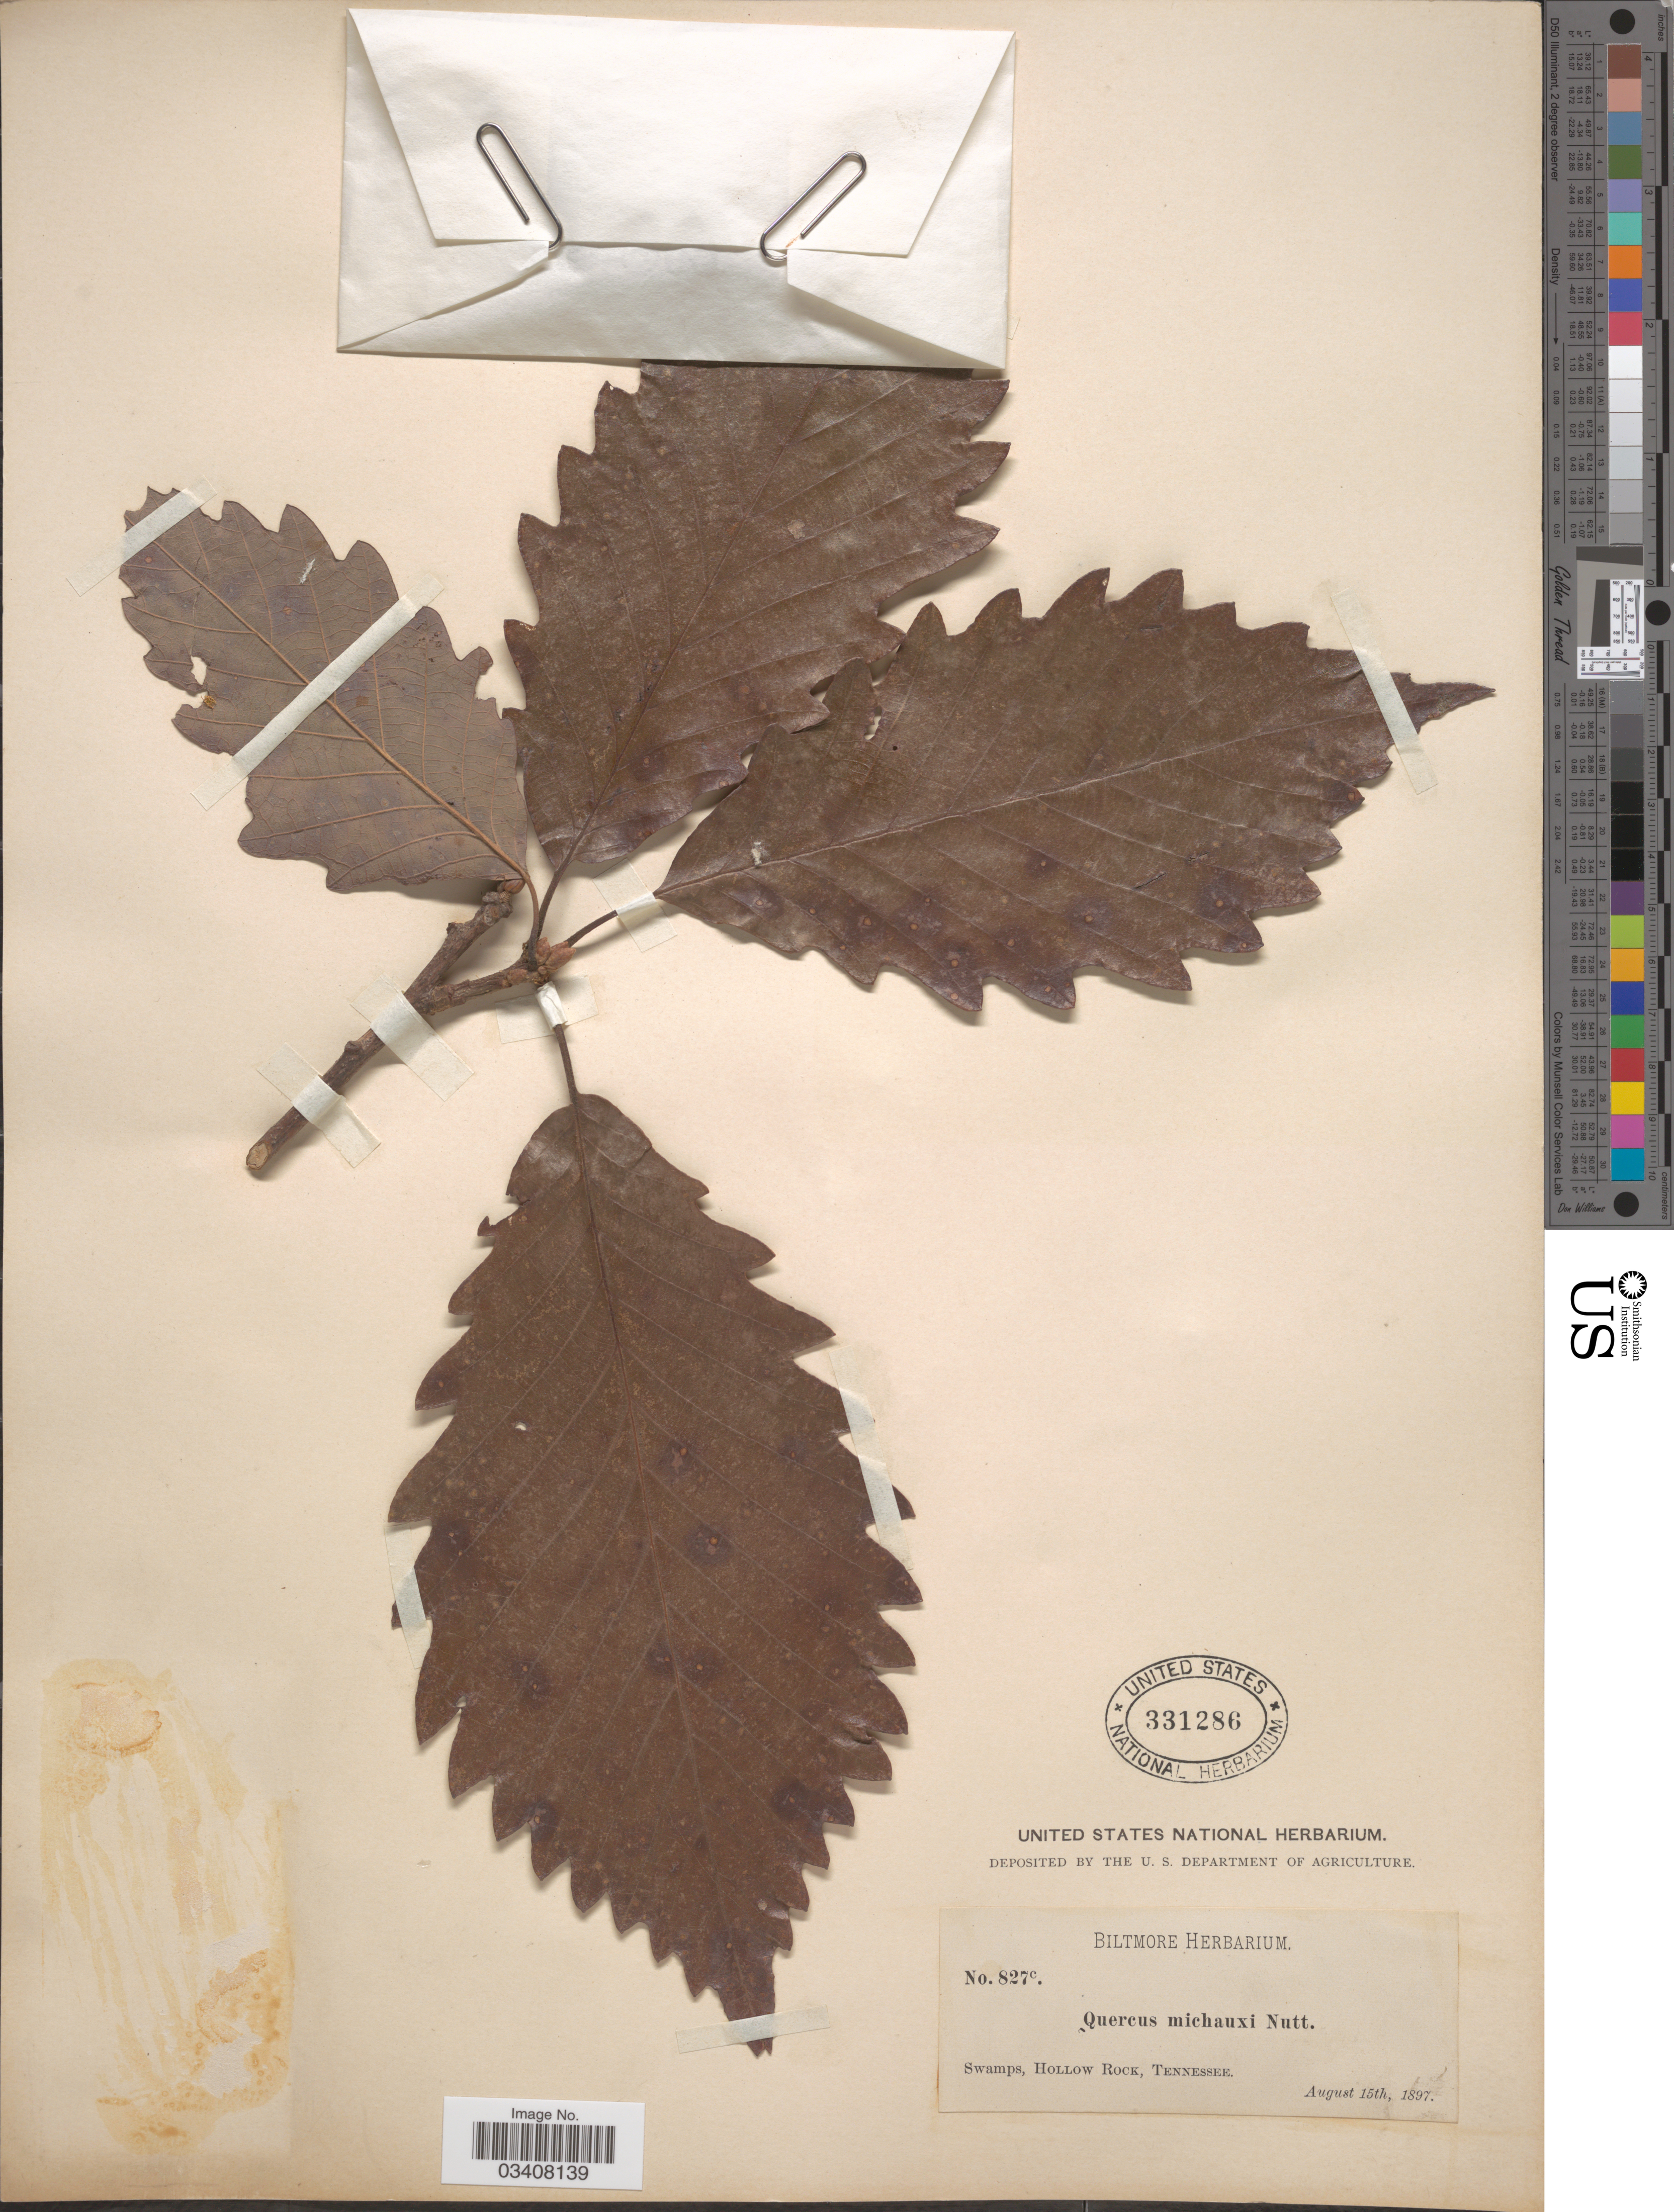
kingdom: Plantae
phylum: Tracheophyta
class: Magnoliopsida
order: Fagales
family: Fagaceae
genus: Quercus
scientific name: Quercus prinus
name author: L.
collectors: ex herb. Biltmore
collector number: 827c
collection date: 1897-08-15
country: United States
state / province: Tennessee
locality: Hollow Rock.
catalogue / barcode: US 331286